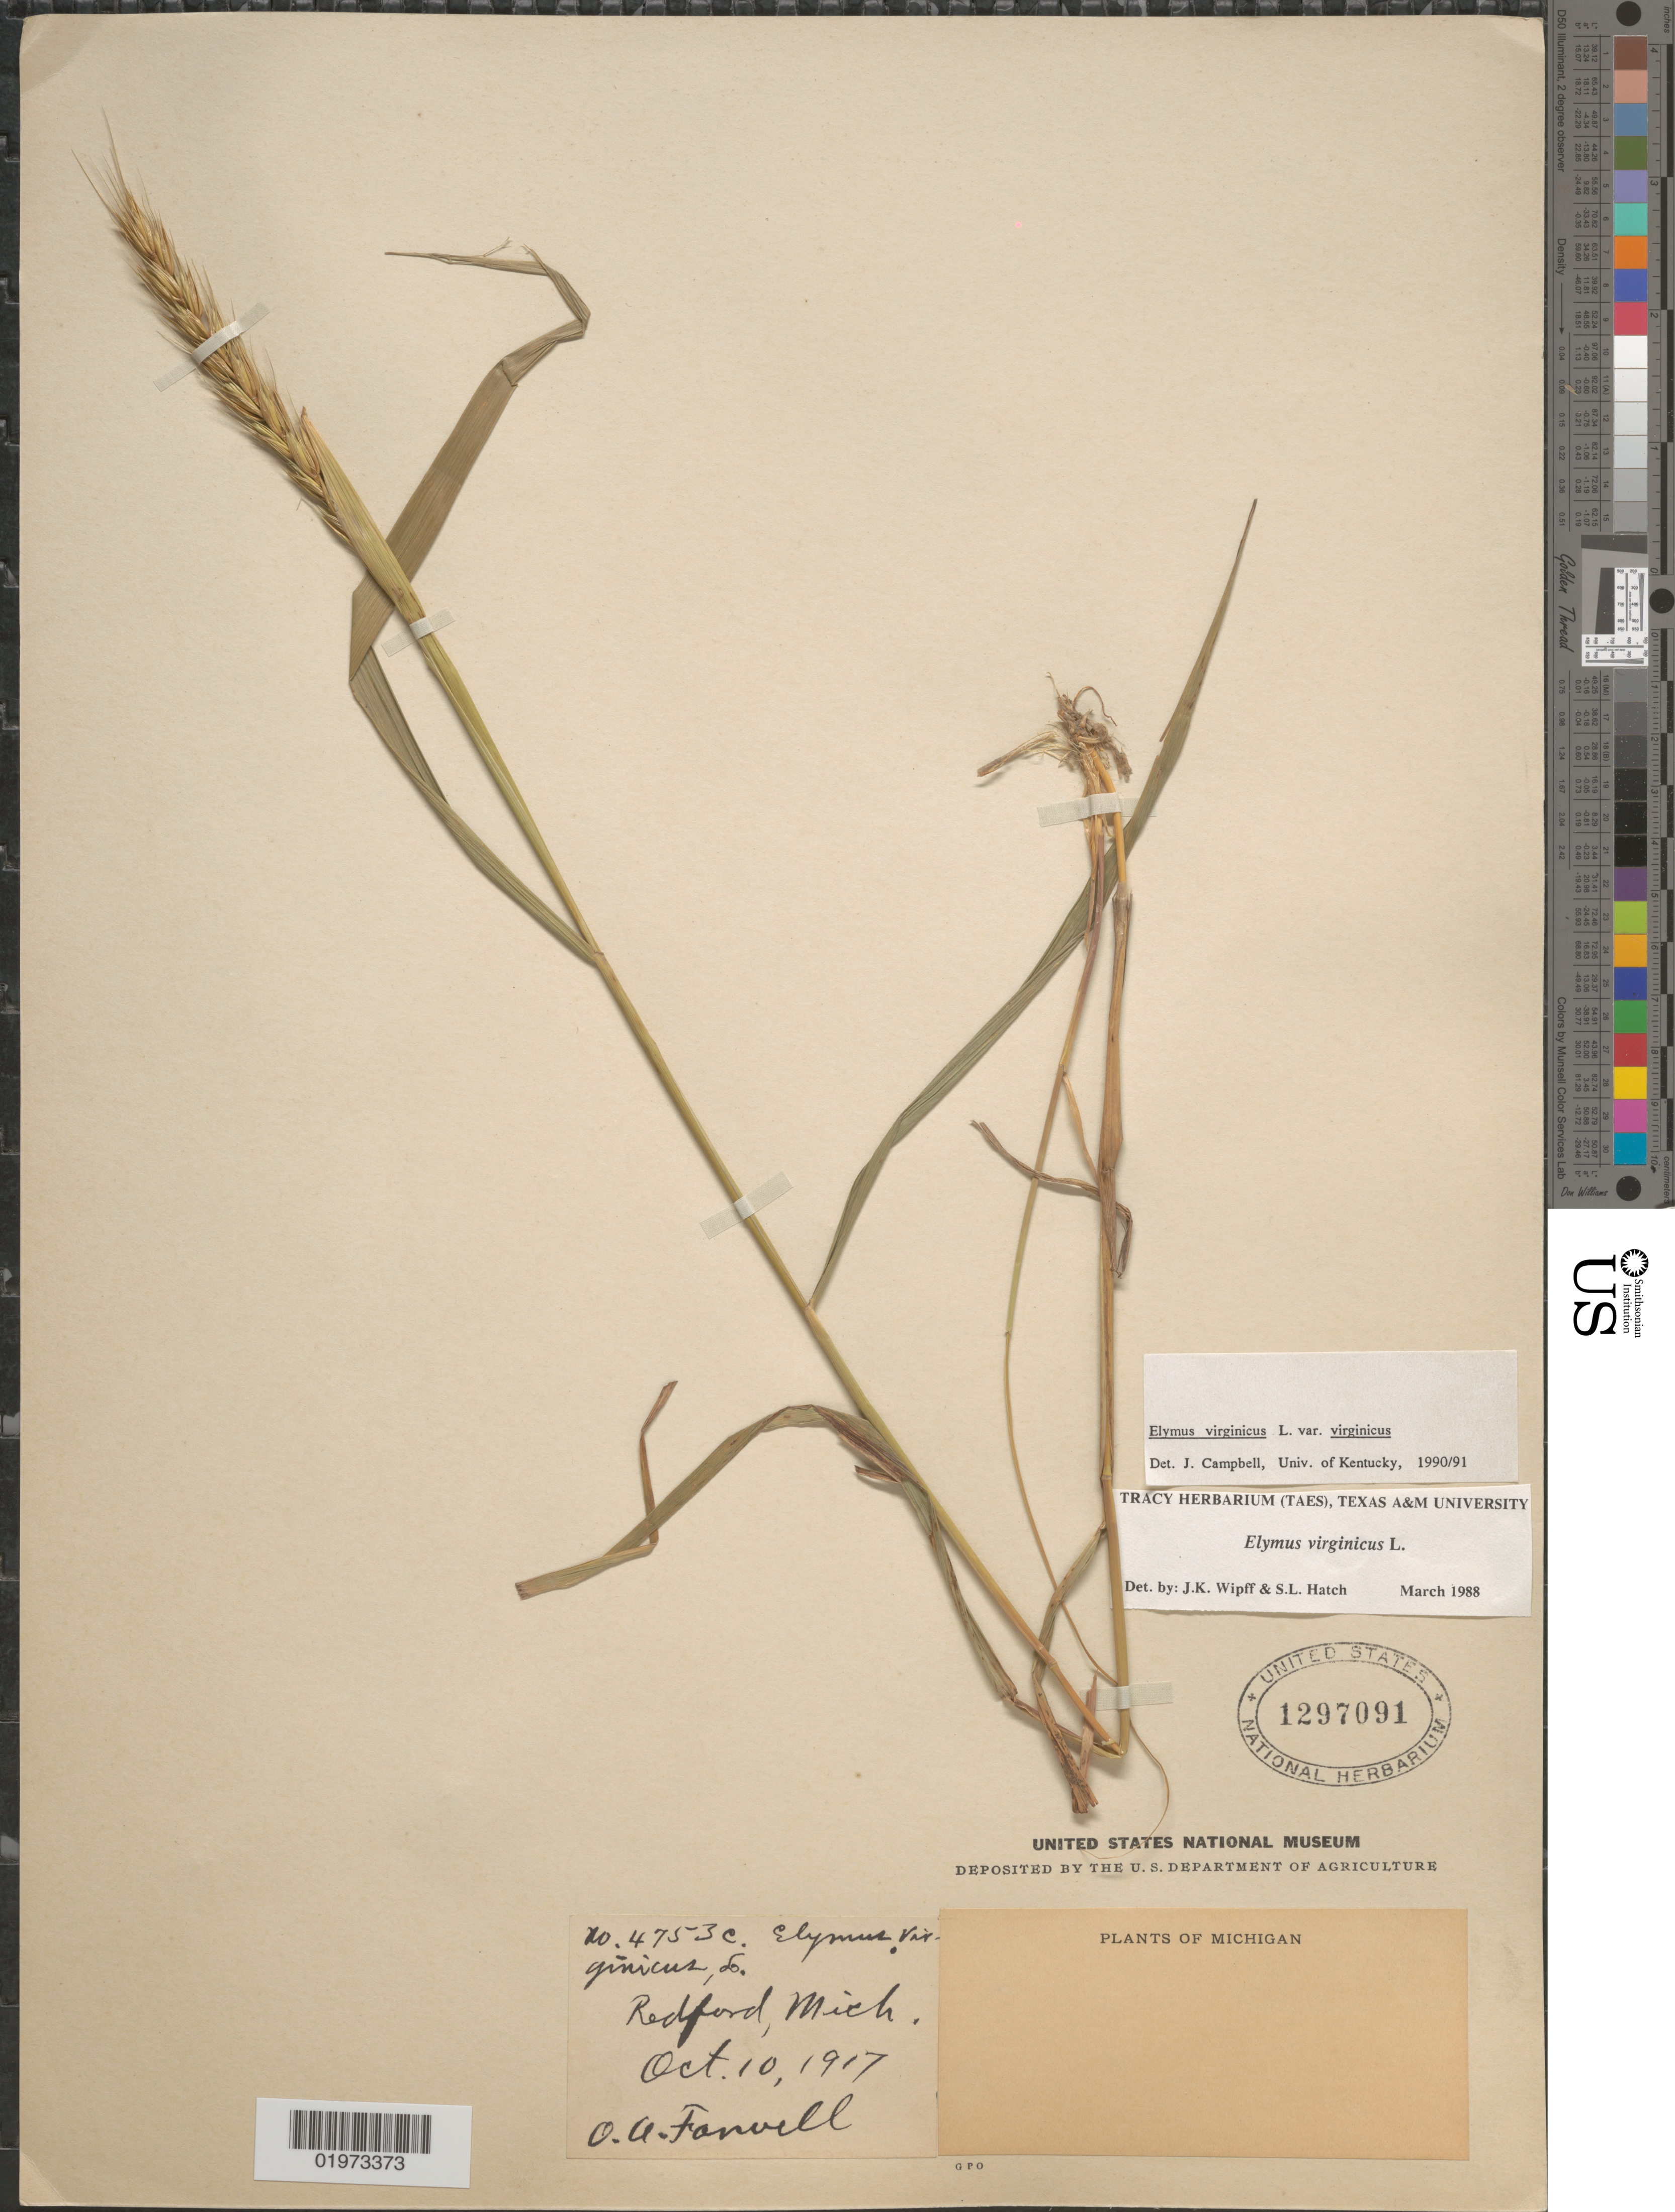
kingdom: Plantae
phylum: Tracheophyta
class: Liliopsida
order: Poales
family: Poaceae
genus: Elymus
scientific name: Elymus virginicus var. virginicus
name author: L.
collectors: O. Farwell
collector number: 4753c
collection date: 1917-10-10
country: United States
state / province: Michigan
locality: Redford.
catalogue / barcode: US 1297091